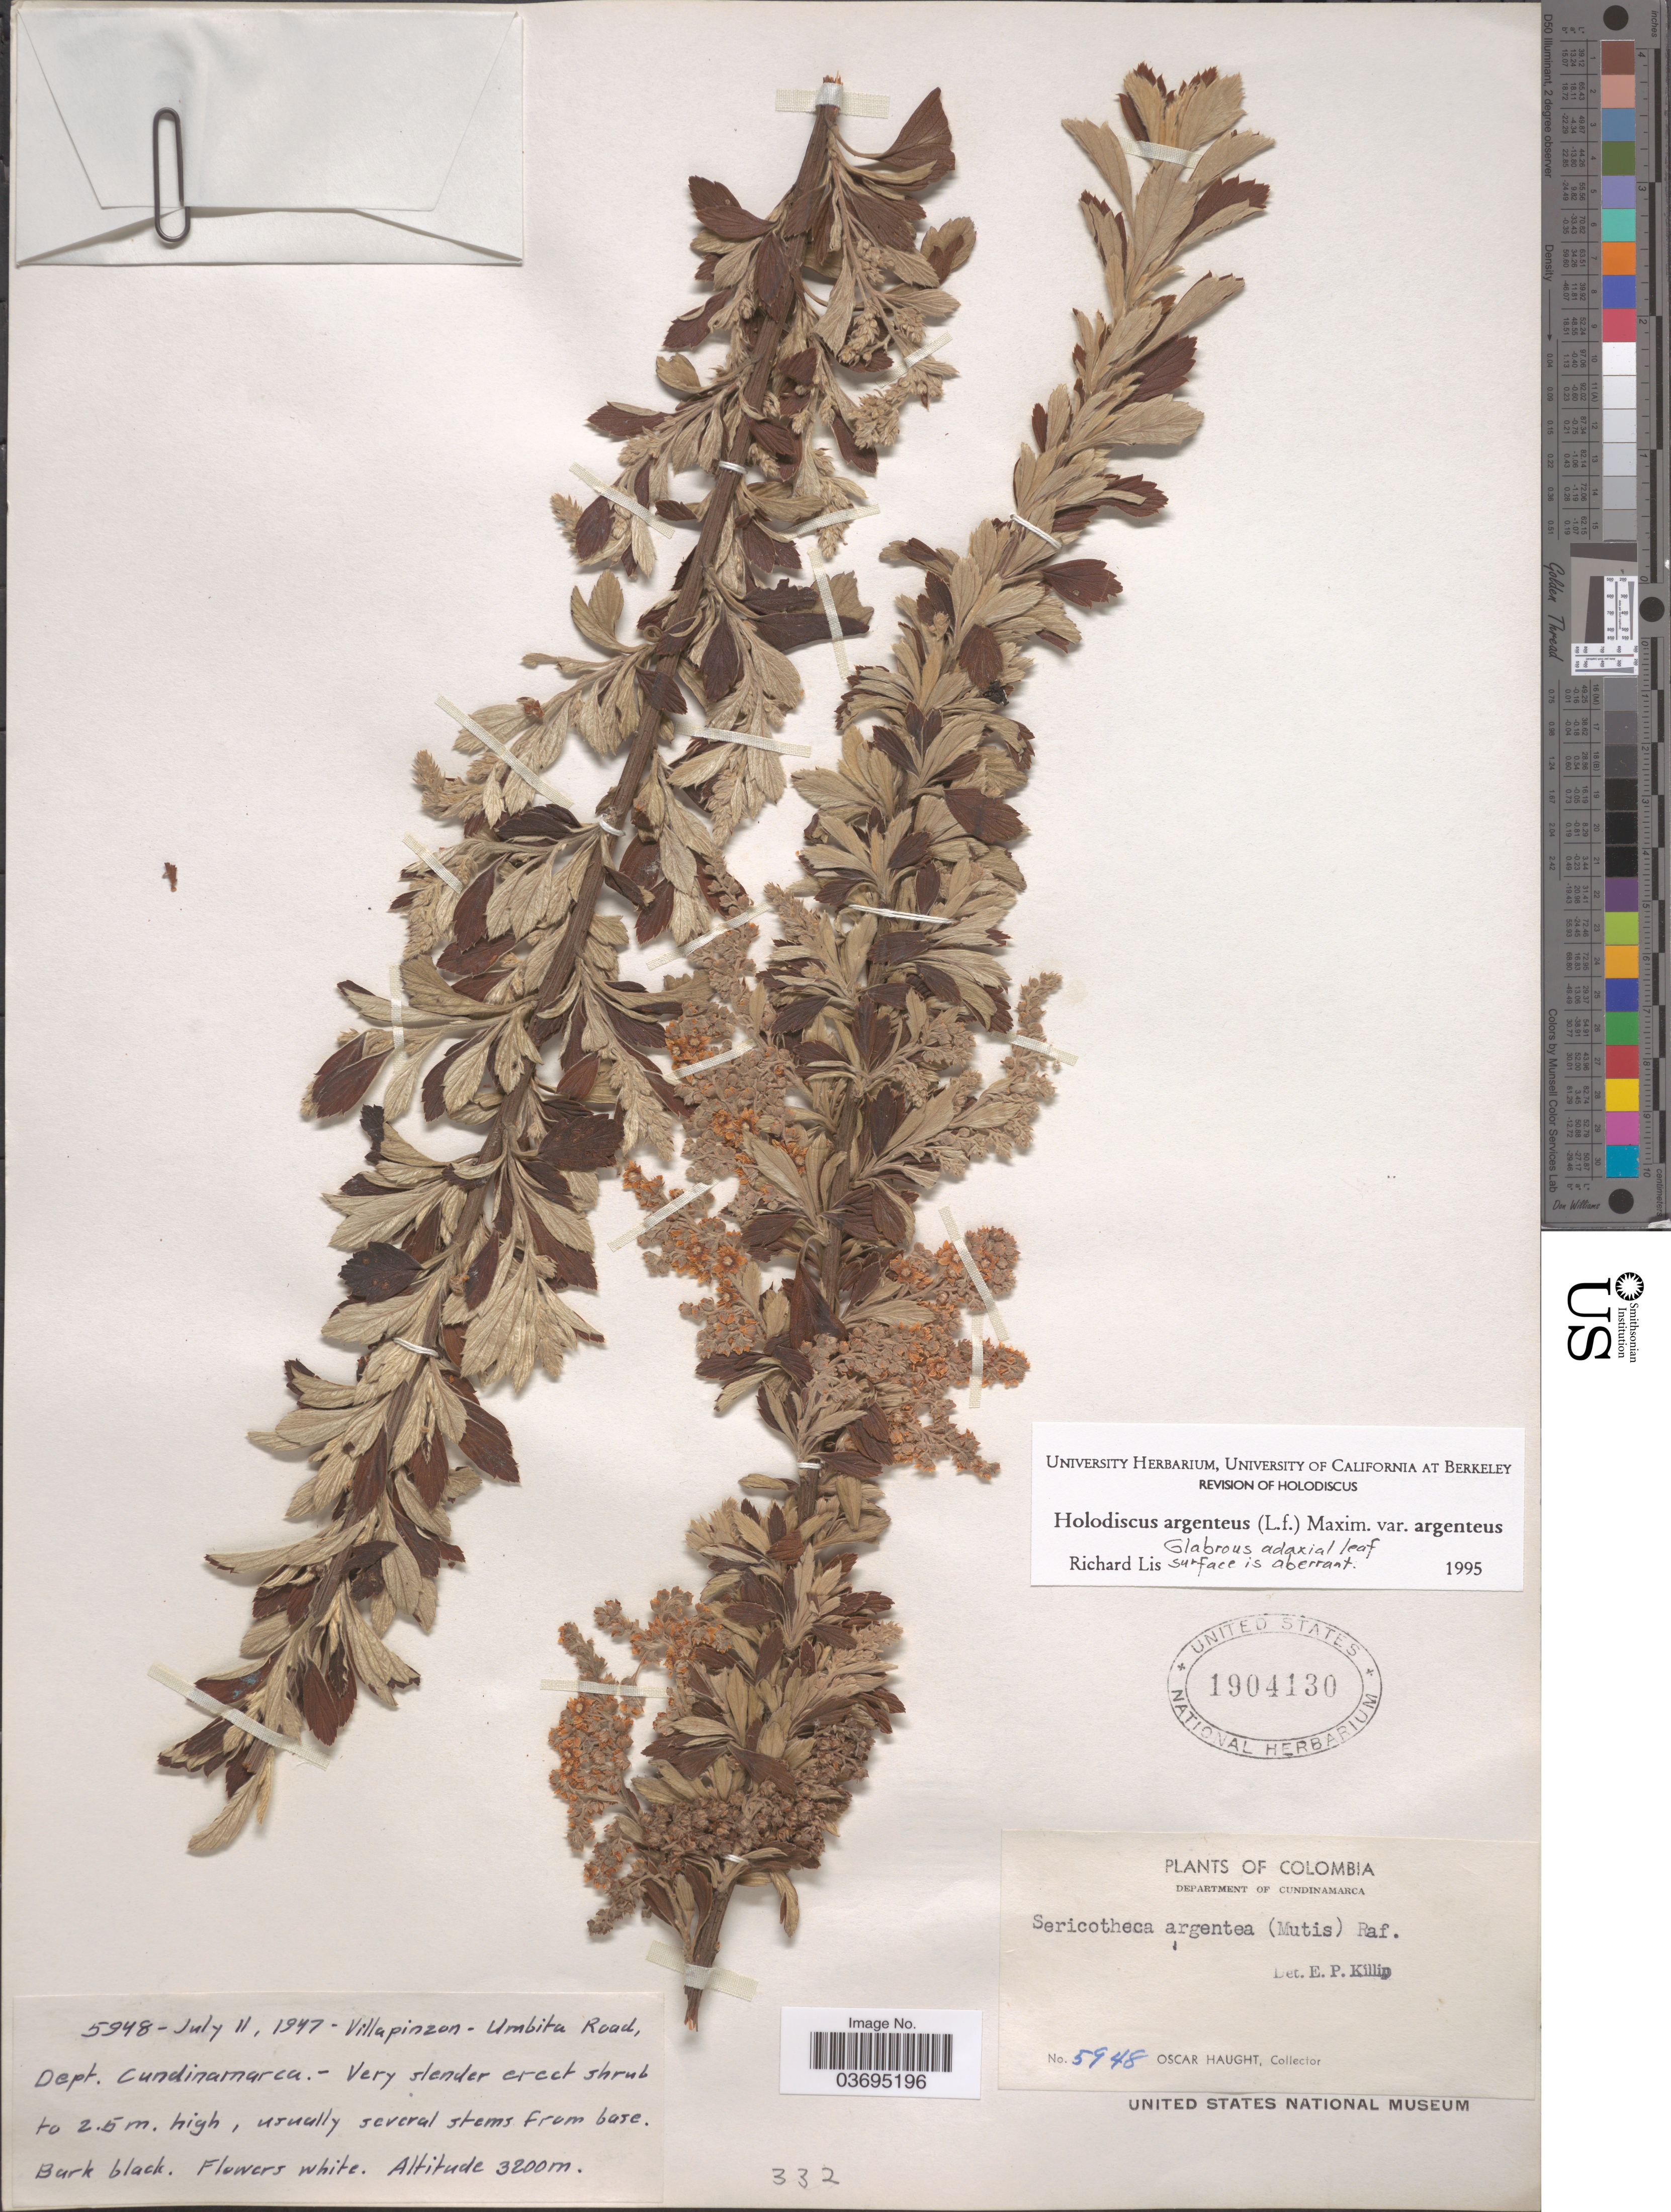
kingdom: Plantae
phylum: Tracheophyta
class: Magnoliopsida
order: Rosales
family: Rosaceae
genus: Holodiscus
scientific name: Holodiscus argenteus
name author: (L. f.) Maxim.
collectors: O. Haught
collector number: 5948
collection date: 1947-07-11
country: Colombia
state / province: Cundinamarca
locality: Department of Cundinamarca. Villapinzon-Umbita Road.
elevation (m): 3200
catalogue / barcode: US 1904130